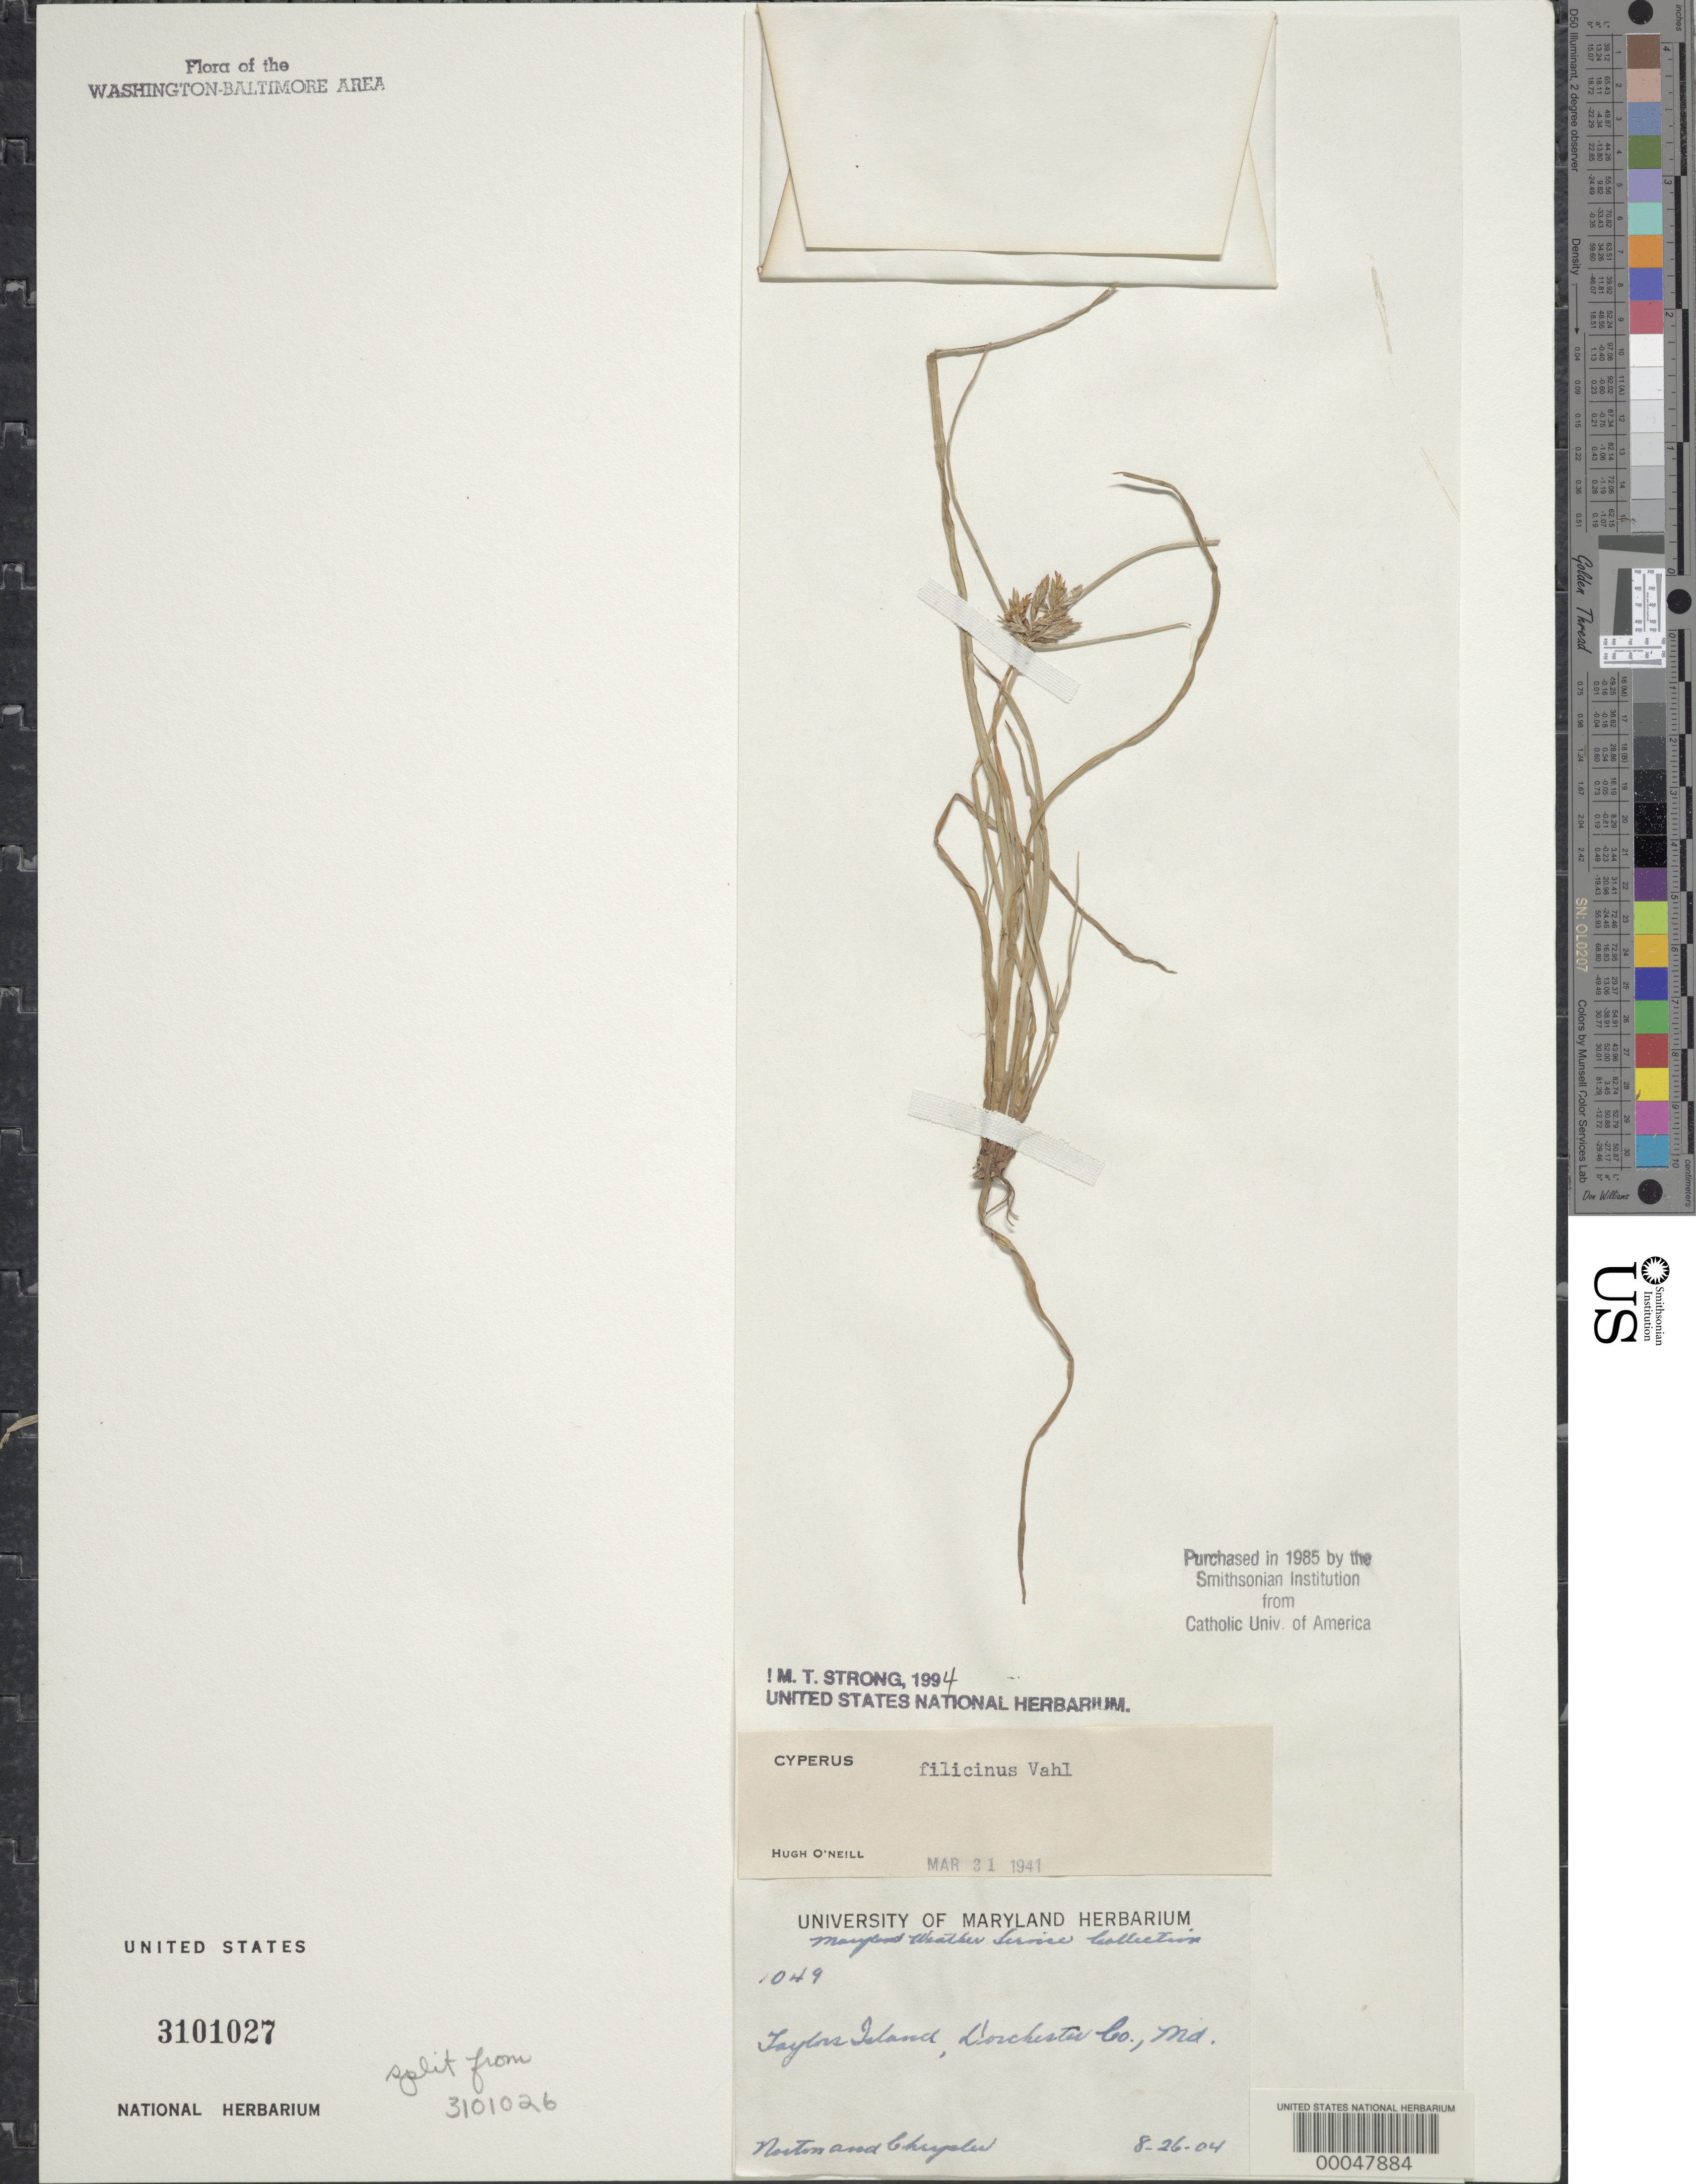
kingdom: Plantae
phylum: Tracheophyta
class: Liliopsida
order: Poales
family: Cyperaceae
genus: Cyperus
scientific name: Cyperus filicinus Vahl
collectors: -. Norton & M. A. Chrysler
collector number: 1049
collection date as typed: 26 Aug 1904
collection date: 1904-08-26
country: United States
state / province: Maryland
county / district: Dorchester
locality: Taylors Island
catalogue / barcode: US 3101027